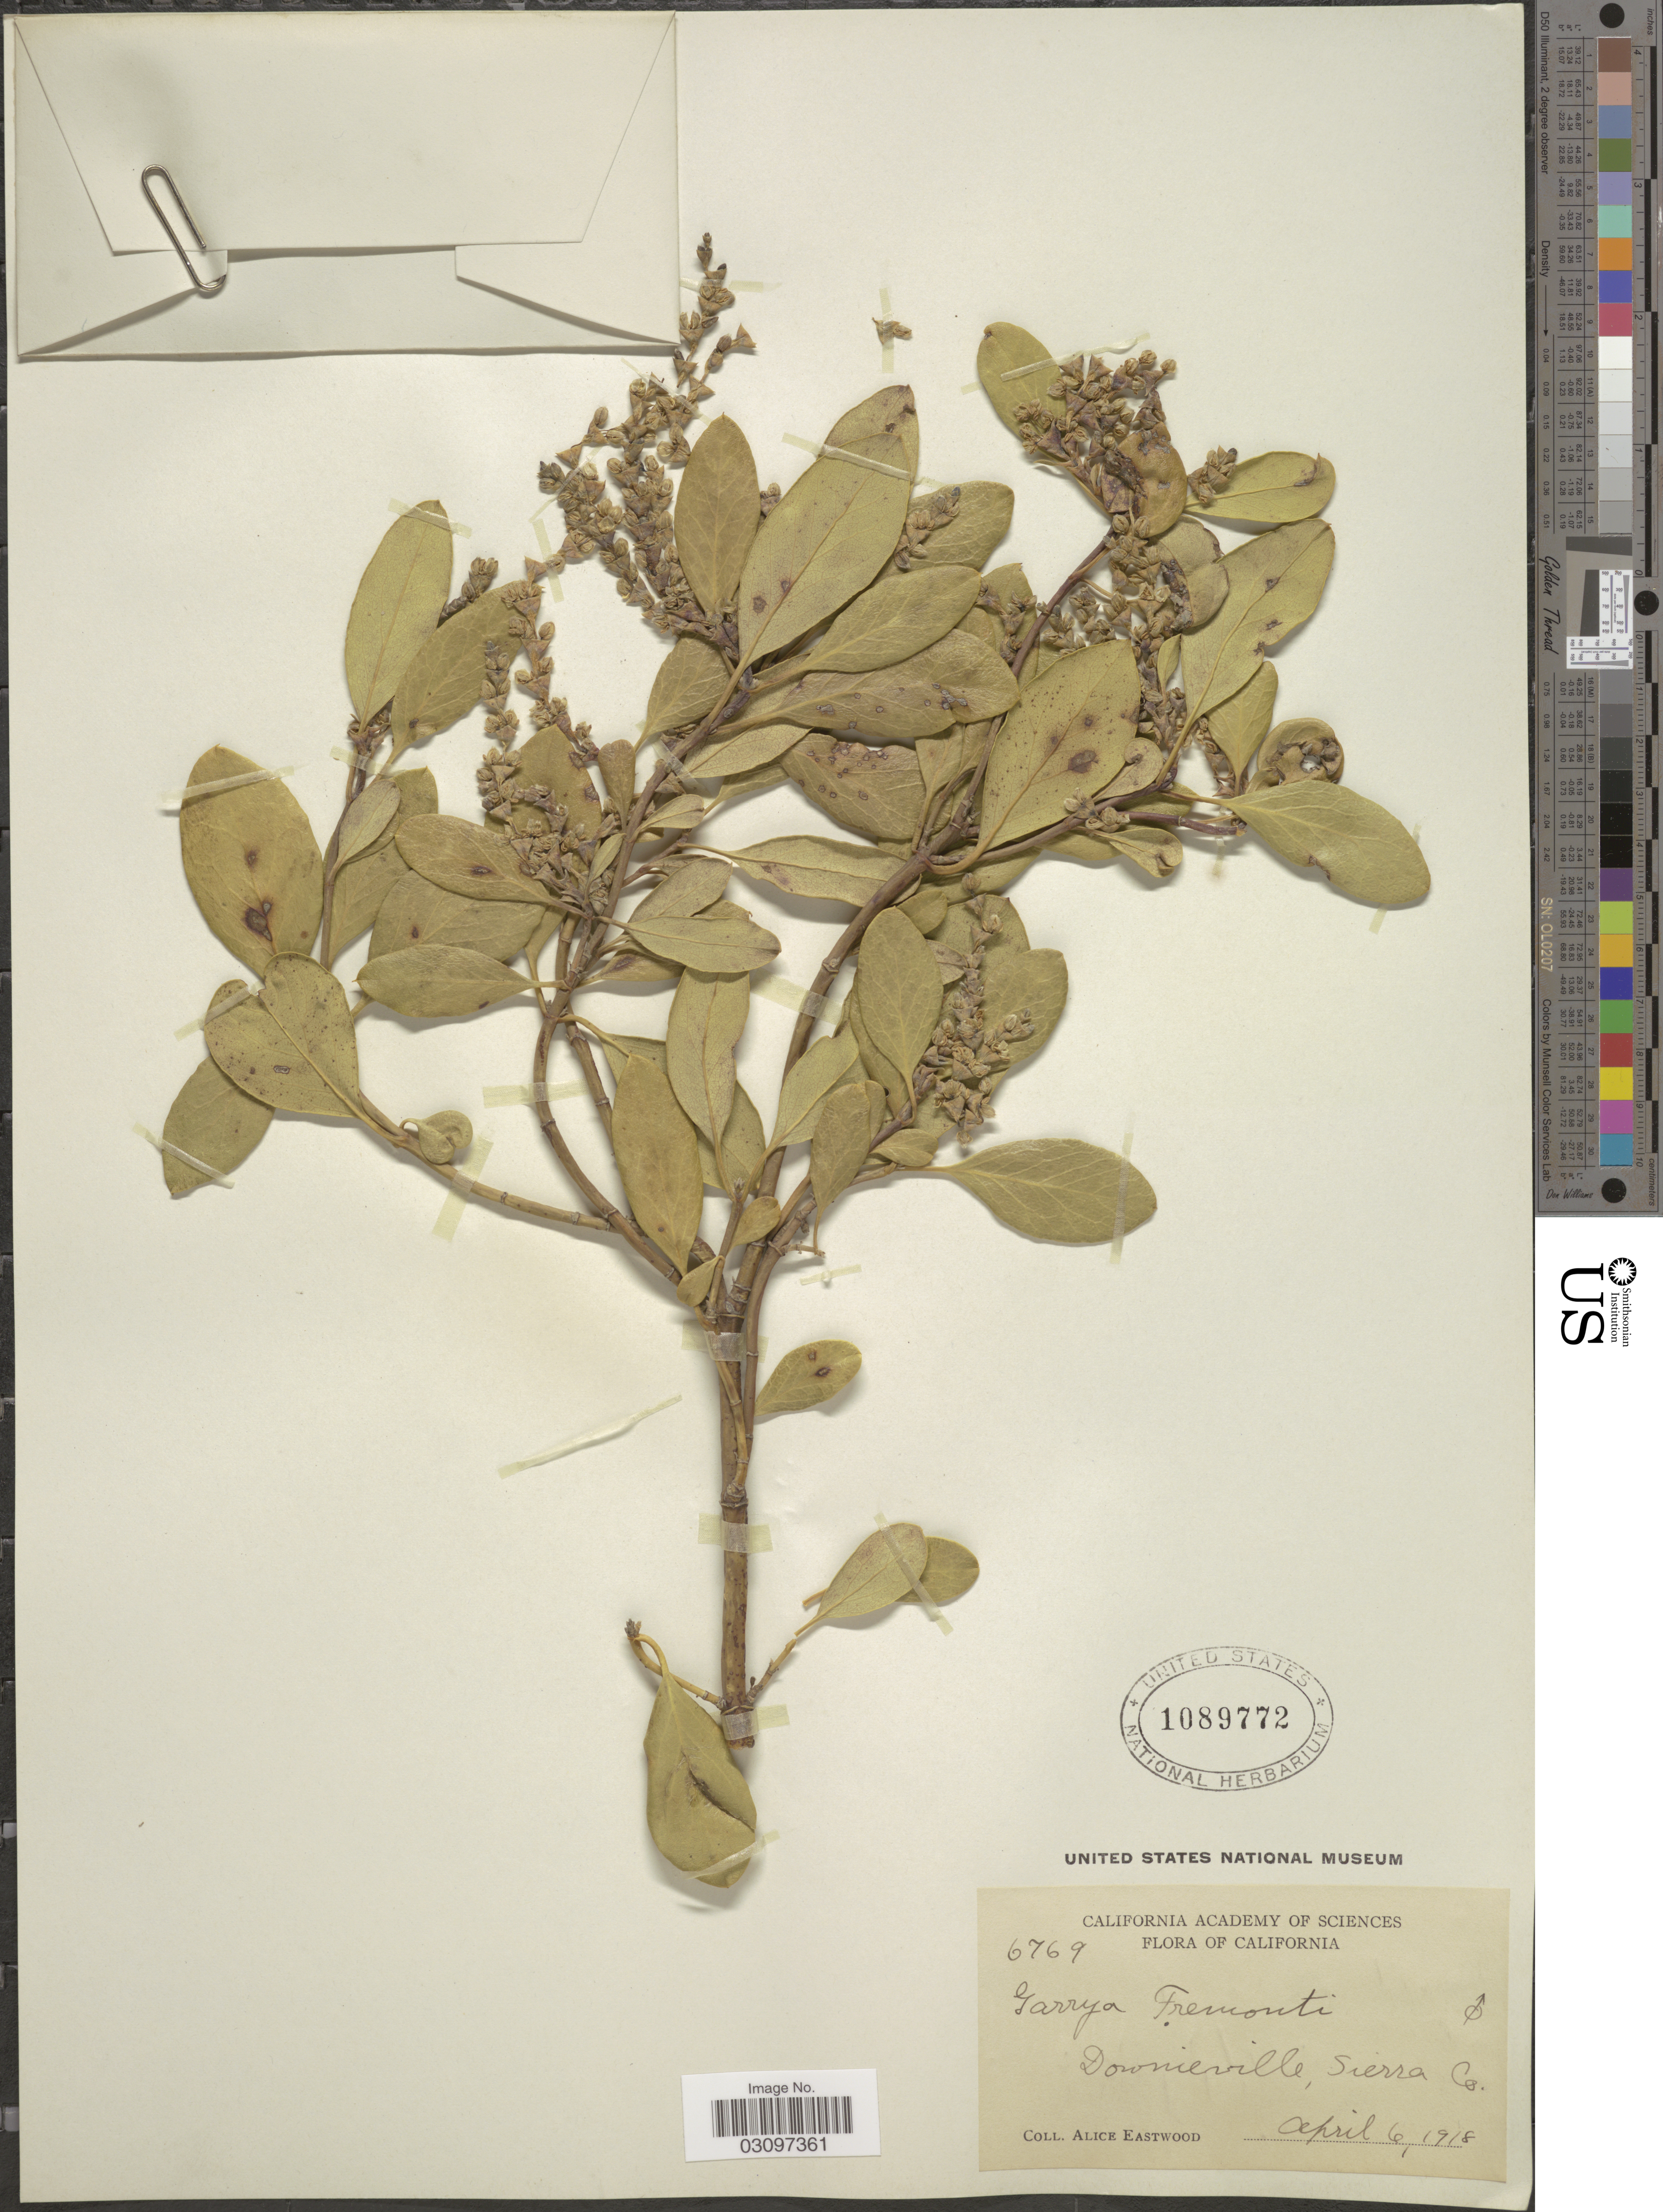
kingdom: Plantae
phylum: Tracheophyta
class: Magnoliopsida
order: Garryales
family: Garryaceae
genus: Garrya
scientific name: Garrya fremontii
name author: Torr.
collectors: A. Eastwood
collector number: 6769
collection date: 1918-04-06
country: United States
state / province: California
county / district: Sierra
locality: Downieville. Sierra Co.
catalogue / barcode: US 1089772